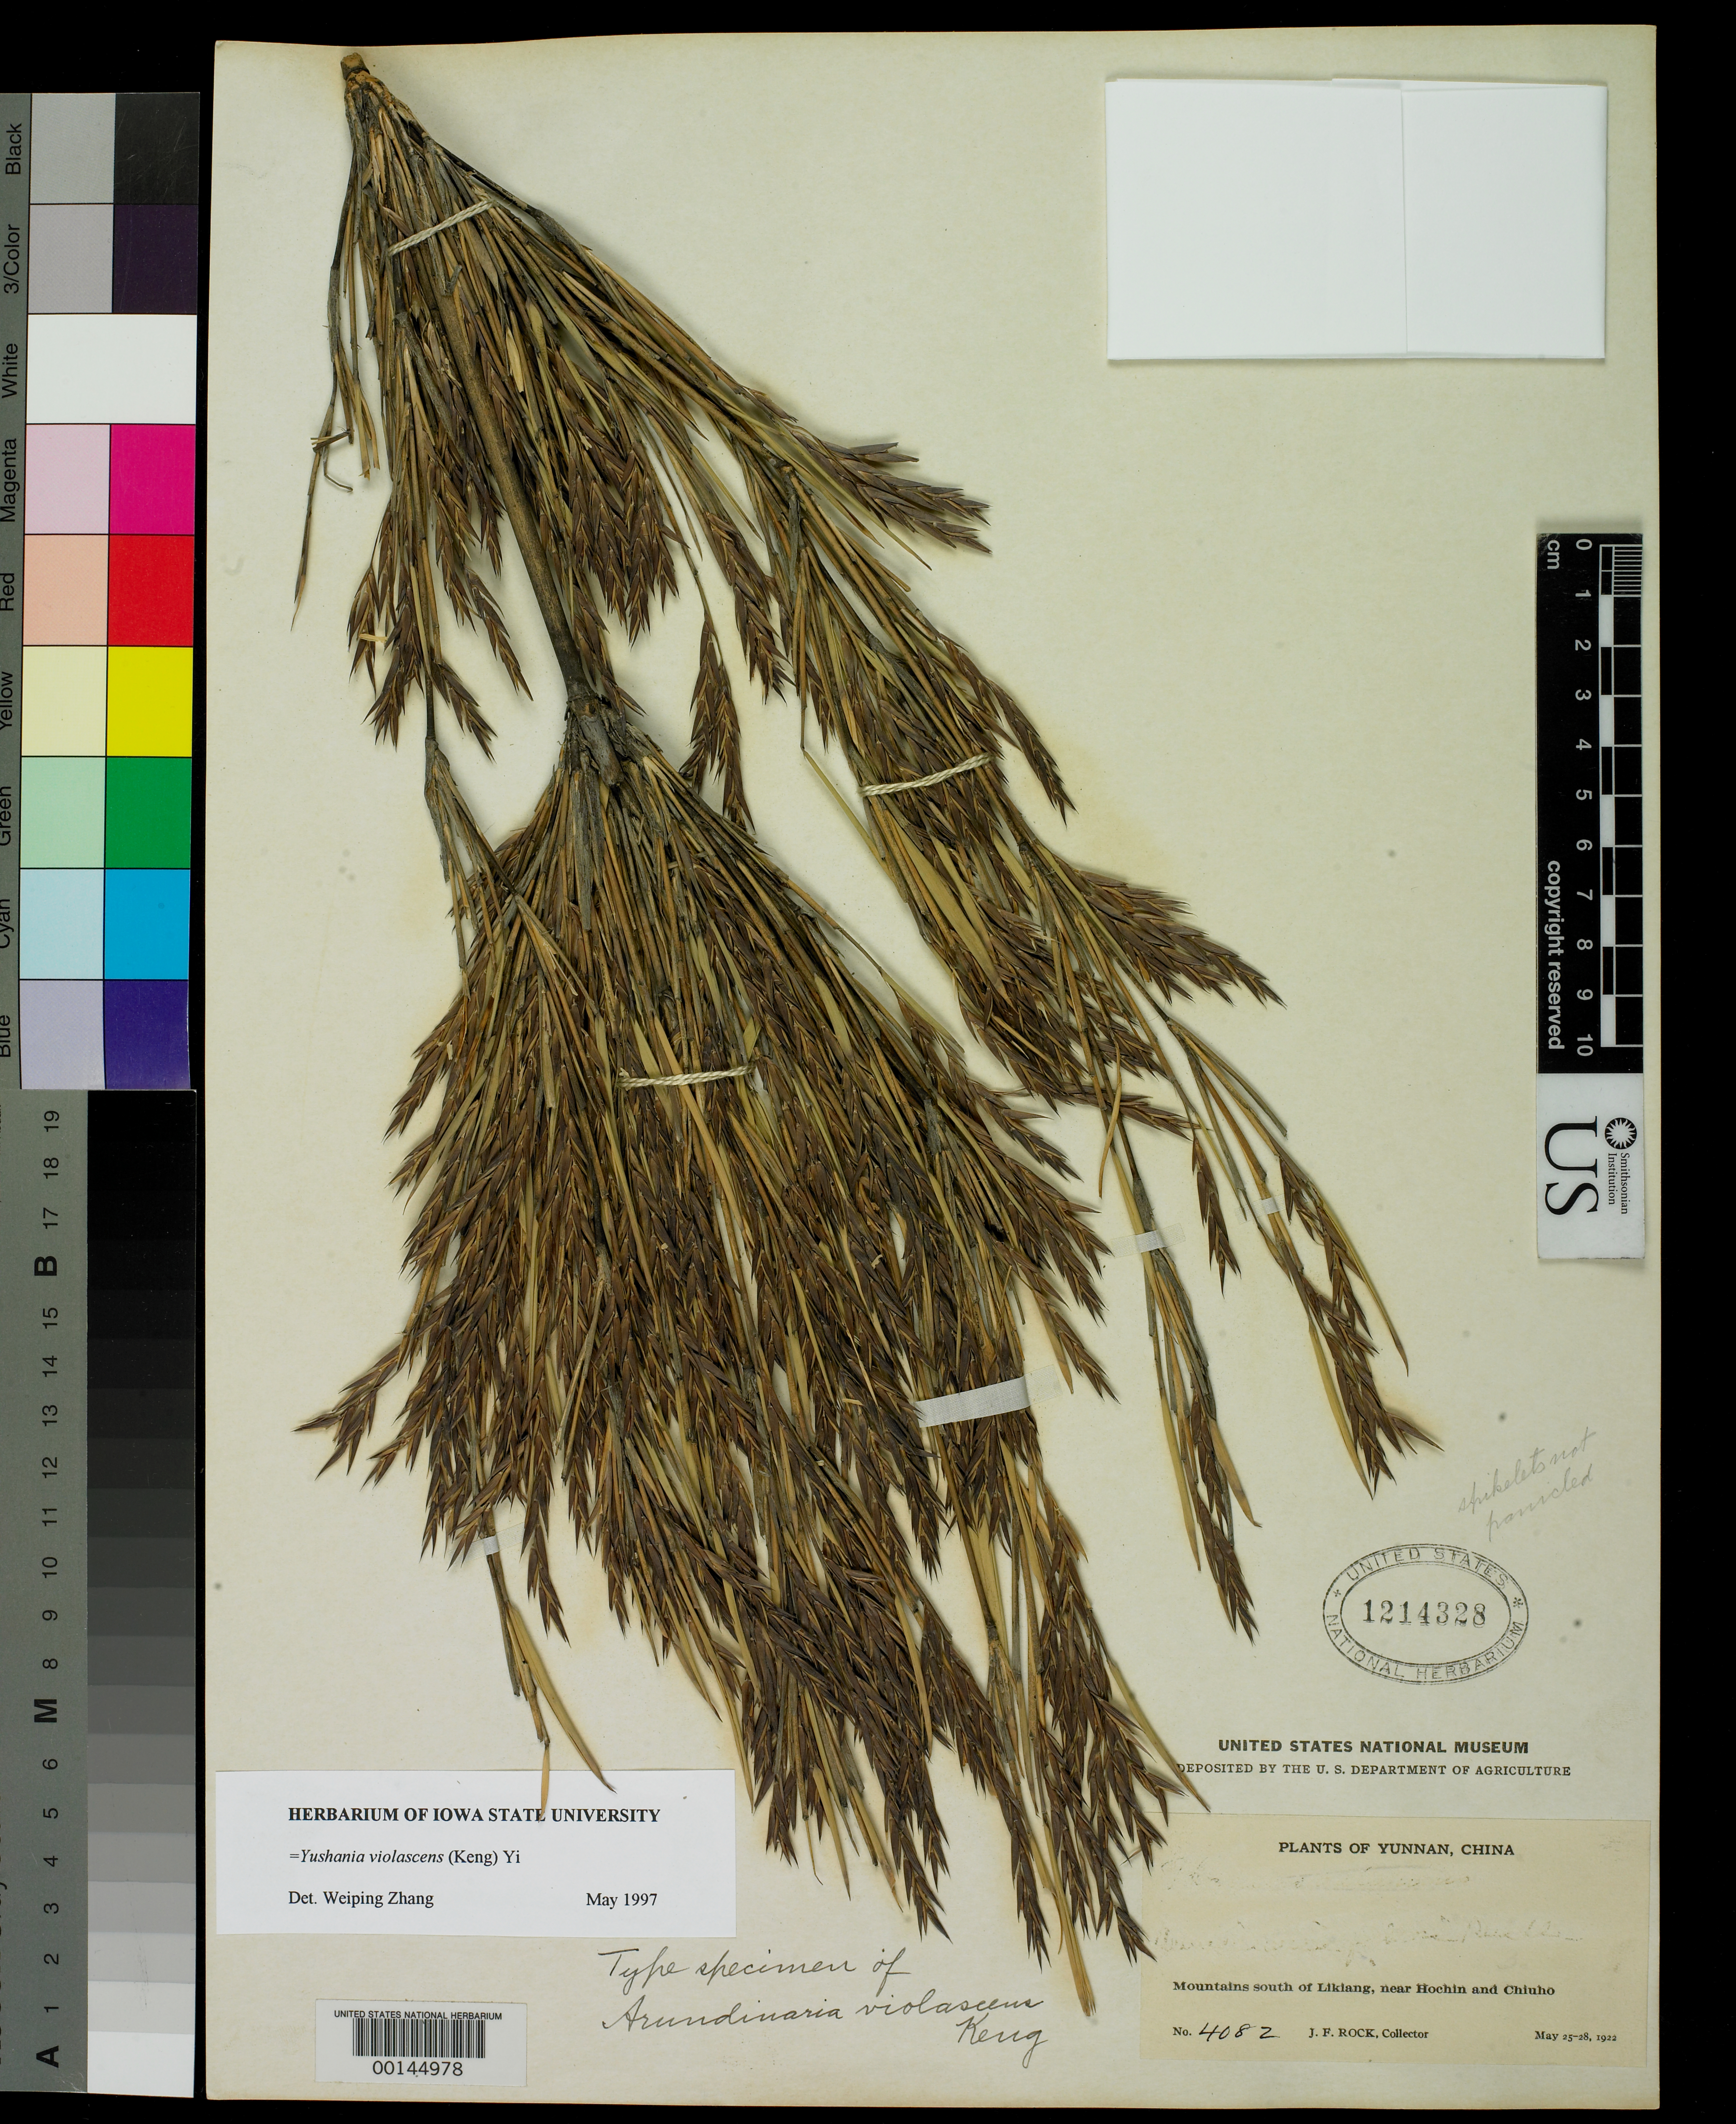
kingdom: Plantae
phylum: Tracheophyta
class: Liliopsida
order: Poales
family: Poaceae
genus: Arundinaria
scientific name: Arundinaria violascens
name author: Keng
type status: Holotype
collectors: J. F. Rock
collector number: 4082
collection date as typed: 25 May 1922 to 28 May 1922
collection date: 1922-05-25/1922-05-28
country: China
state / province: Yunnan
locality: Mountains south of Likiang, near Hochin and Chiuho.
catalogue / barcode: US 1214328